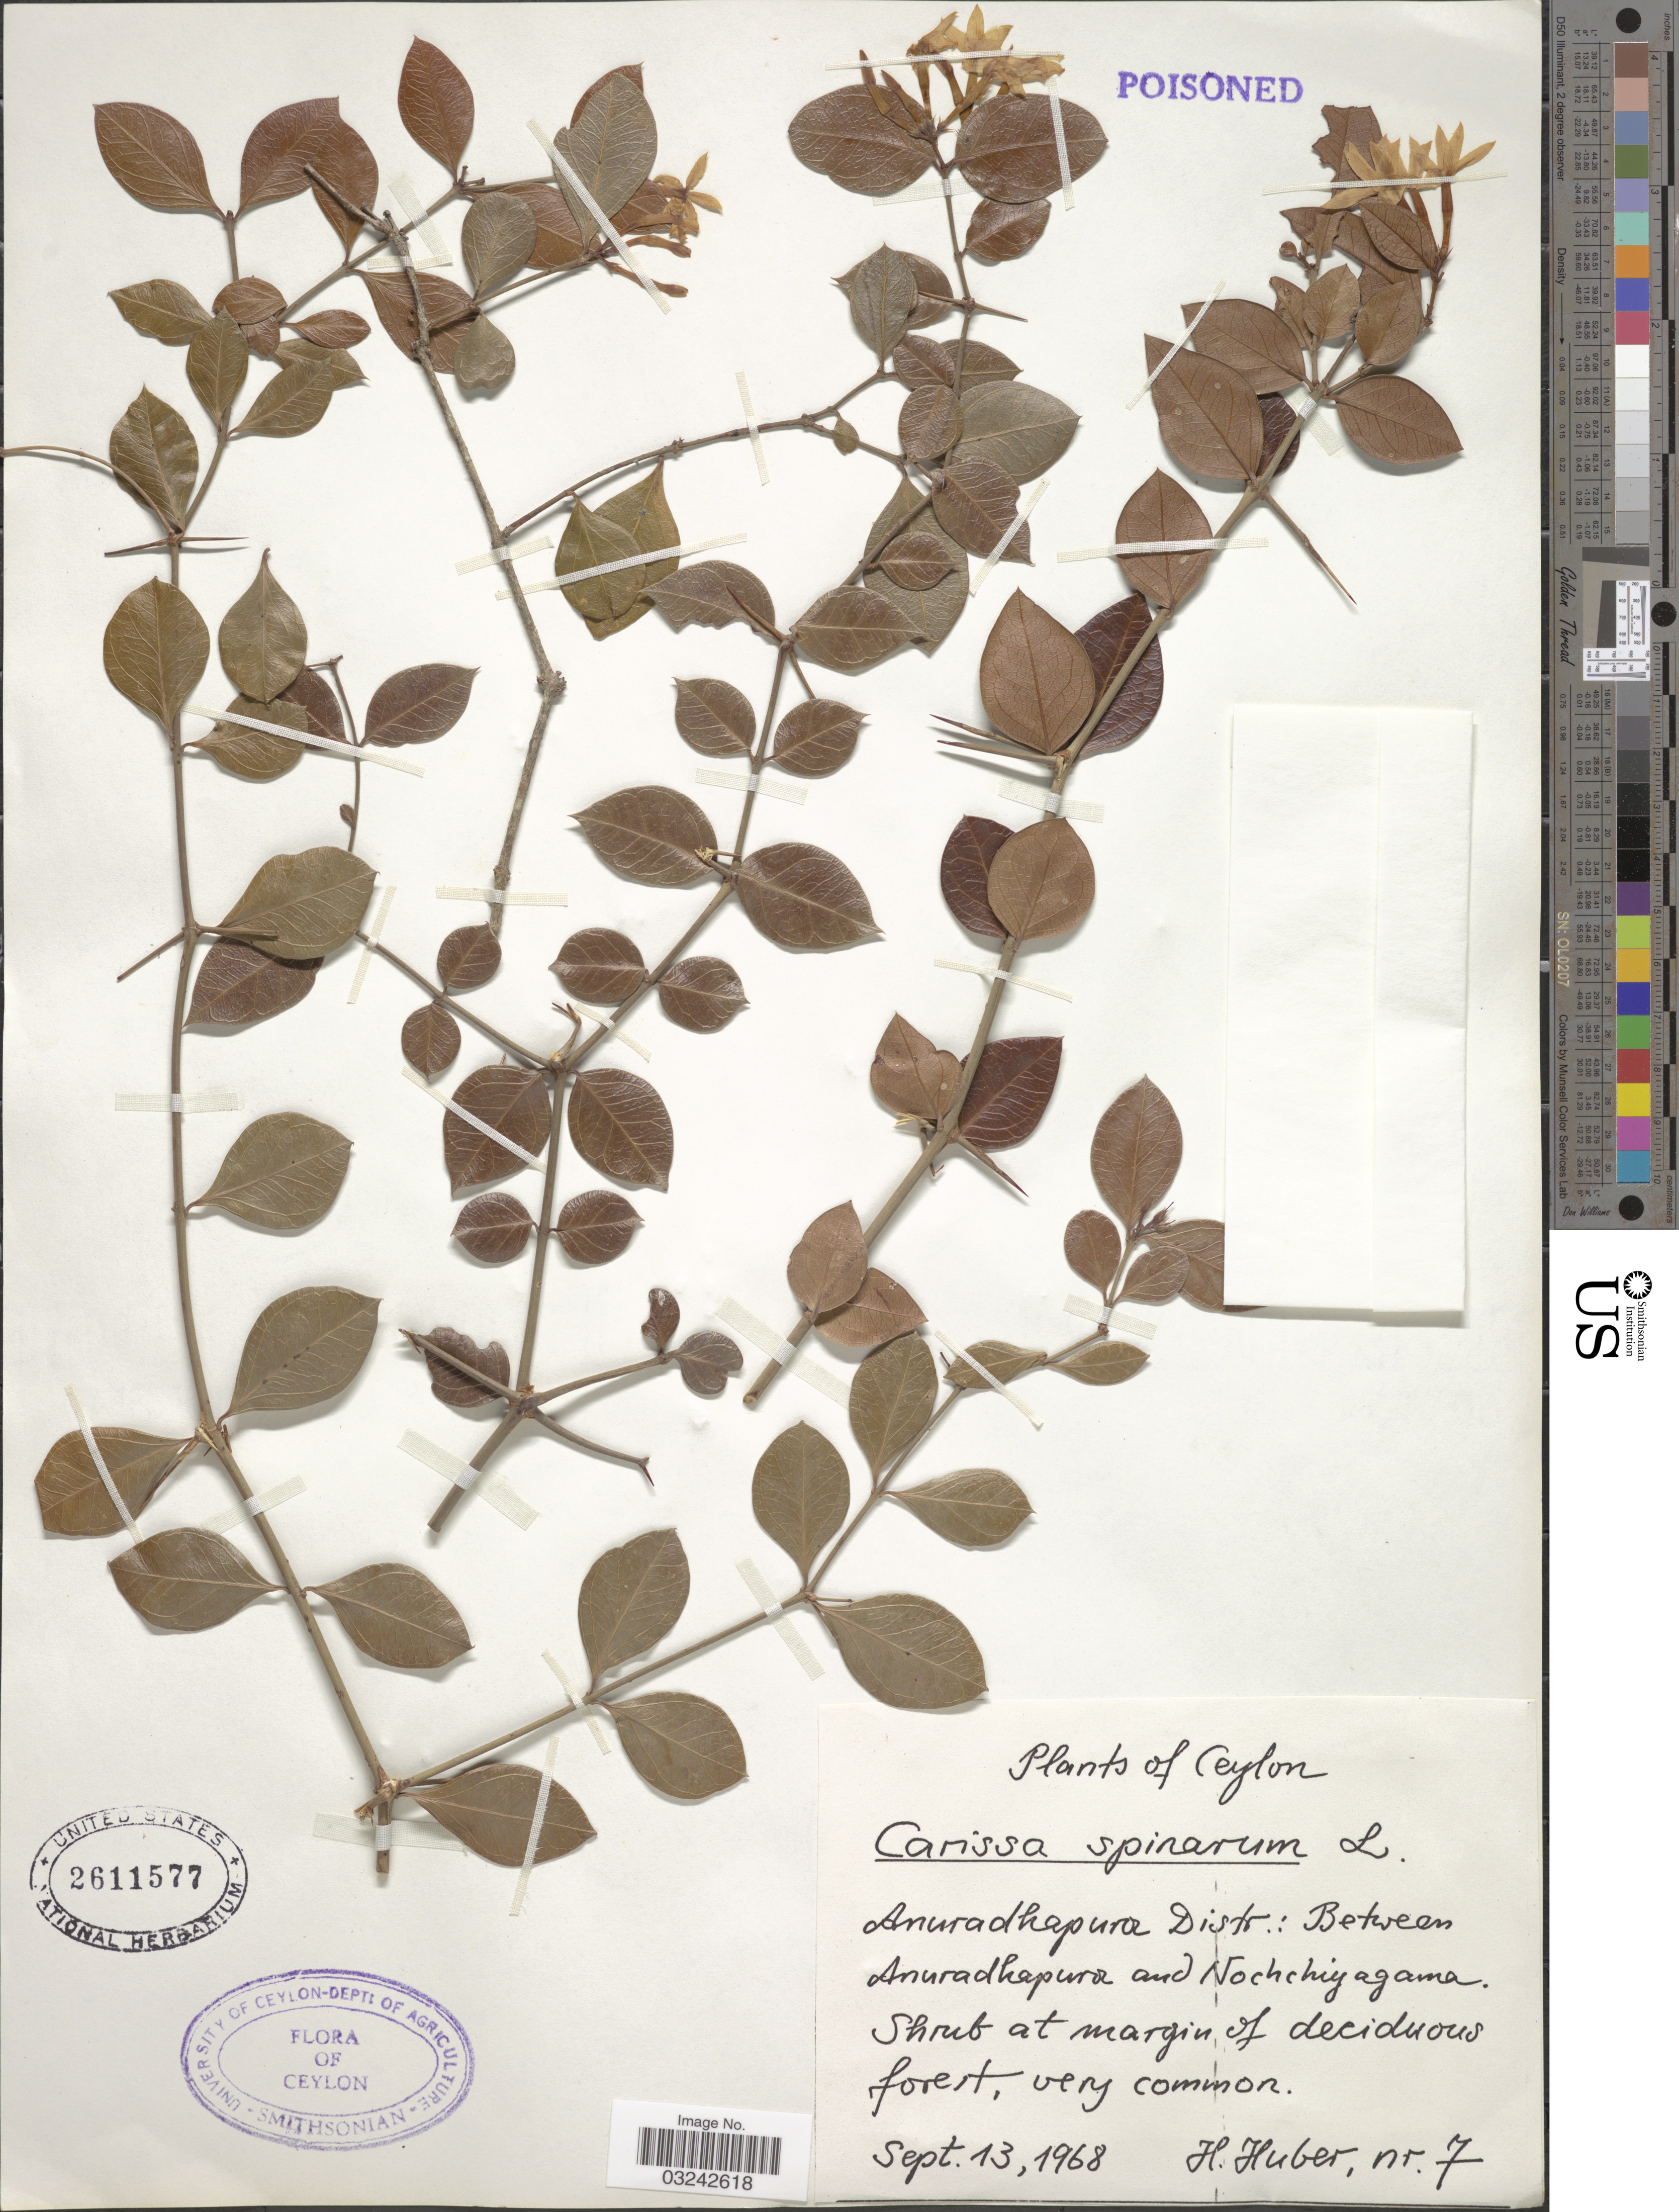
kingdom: Plantae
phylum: Tracheophyta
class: Magnoliopsida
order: Gentianales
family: Apocynaceae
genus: Carissa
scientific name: Carissa spinarum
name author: L.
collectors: H. Huber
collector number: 7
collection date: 1968-09-13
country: Sri Lanka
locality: Ceylon. Anuradhapura Distr.: Between Anuradhapura and Nochchiyagama.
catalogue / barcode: US 2611577